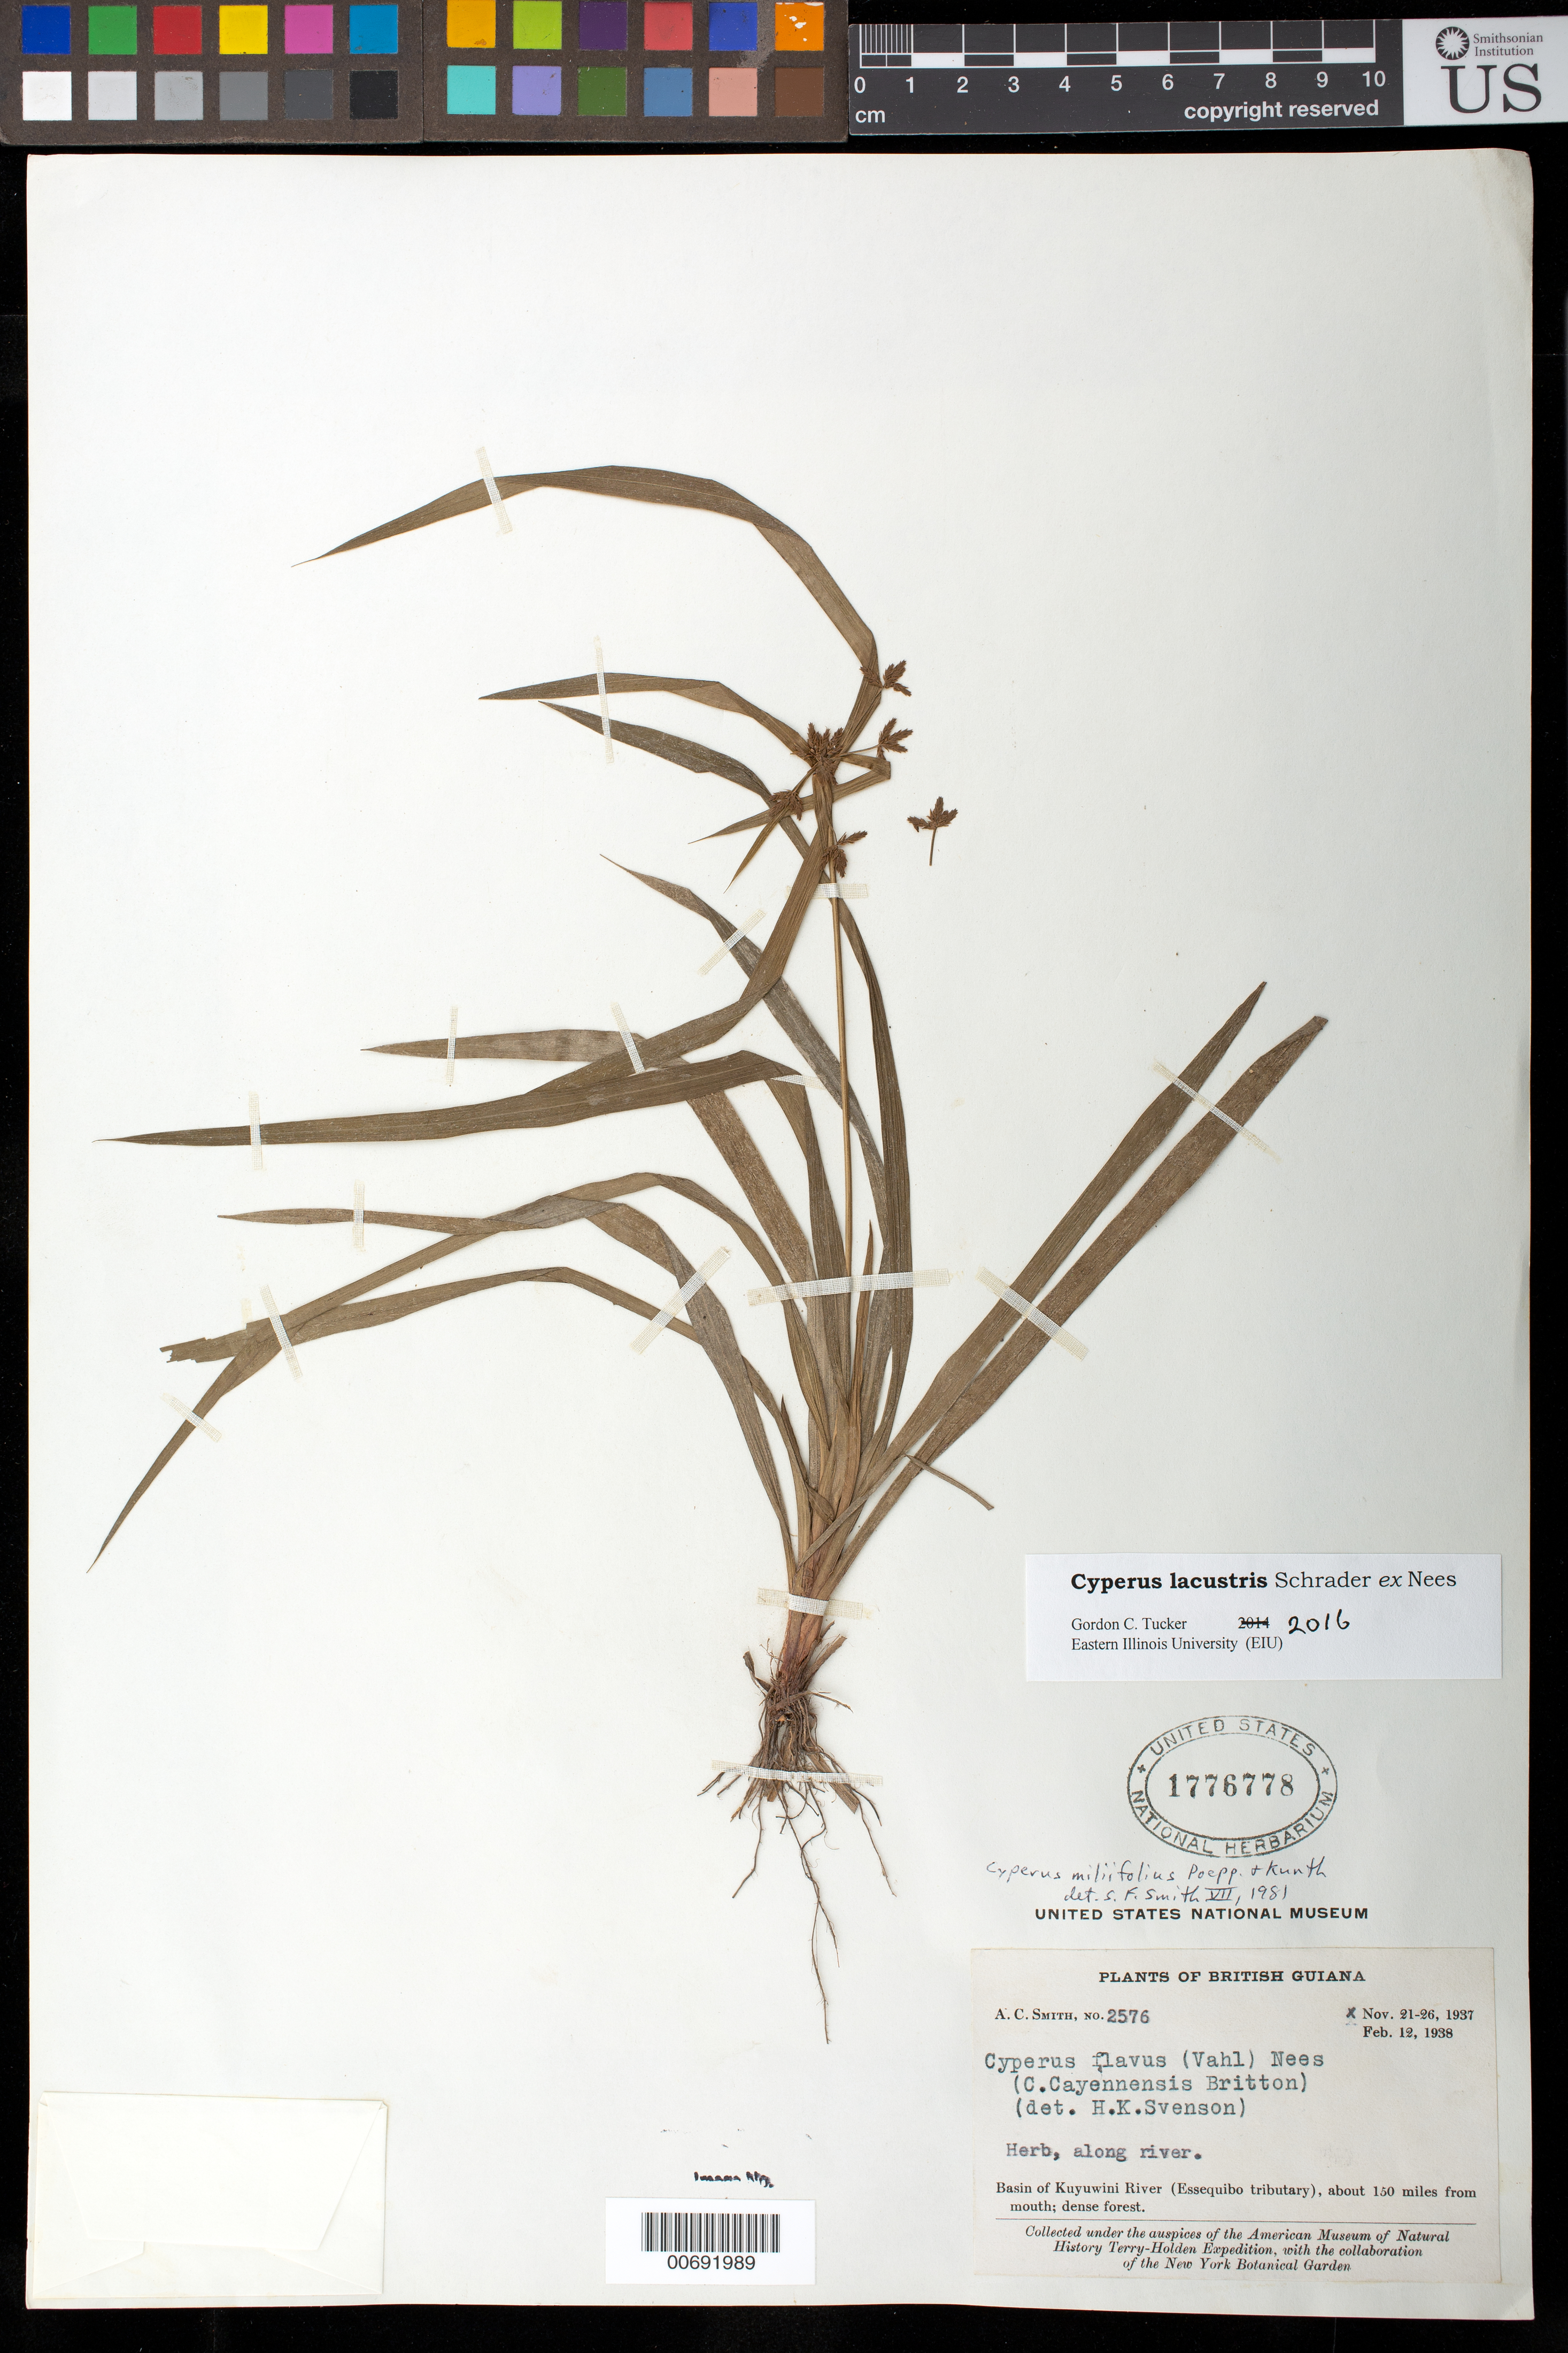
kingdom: Plantae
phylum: Tracheophyta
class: Liliopsida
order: Poales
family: Cyperaceae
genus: Cyperus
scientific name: Cyperus lacustris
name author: Schrad. ex Nees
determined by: Tucker, G. C.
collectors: A. C. Smith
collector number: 2576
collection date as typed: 21-Nov-37 to 26-Nov-37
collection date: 1937-11-21/1937-11-26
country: Guyana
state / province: U. Takutu-U. Essequibo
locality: Kuyuwini River Basin (Essequibo River tributary), about 150 mi. from mouth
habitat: Dense forest;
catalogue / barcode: US 1776778